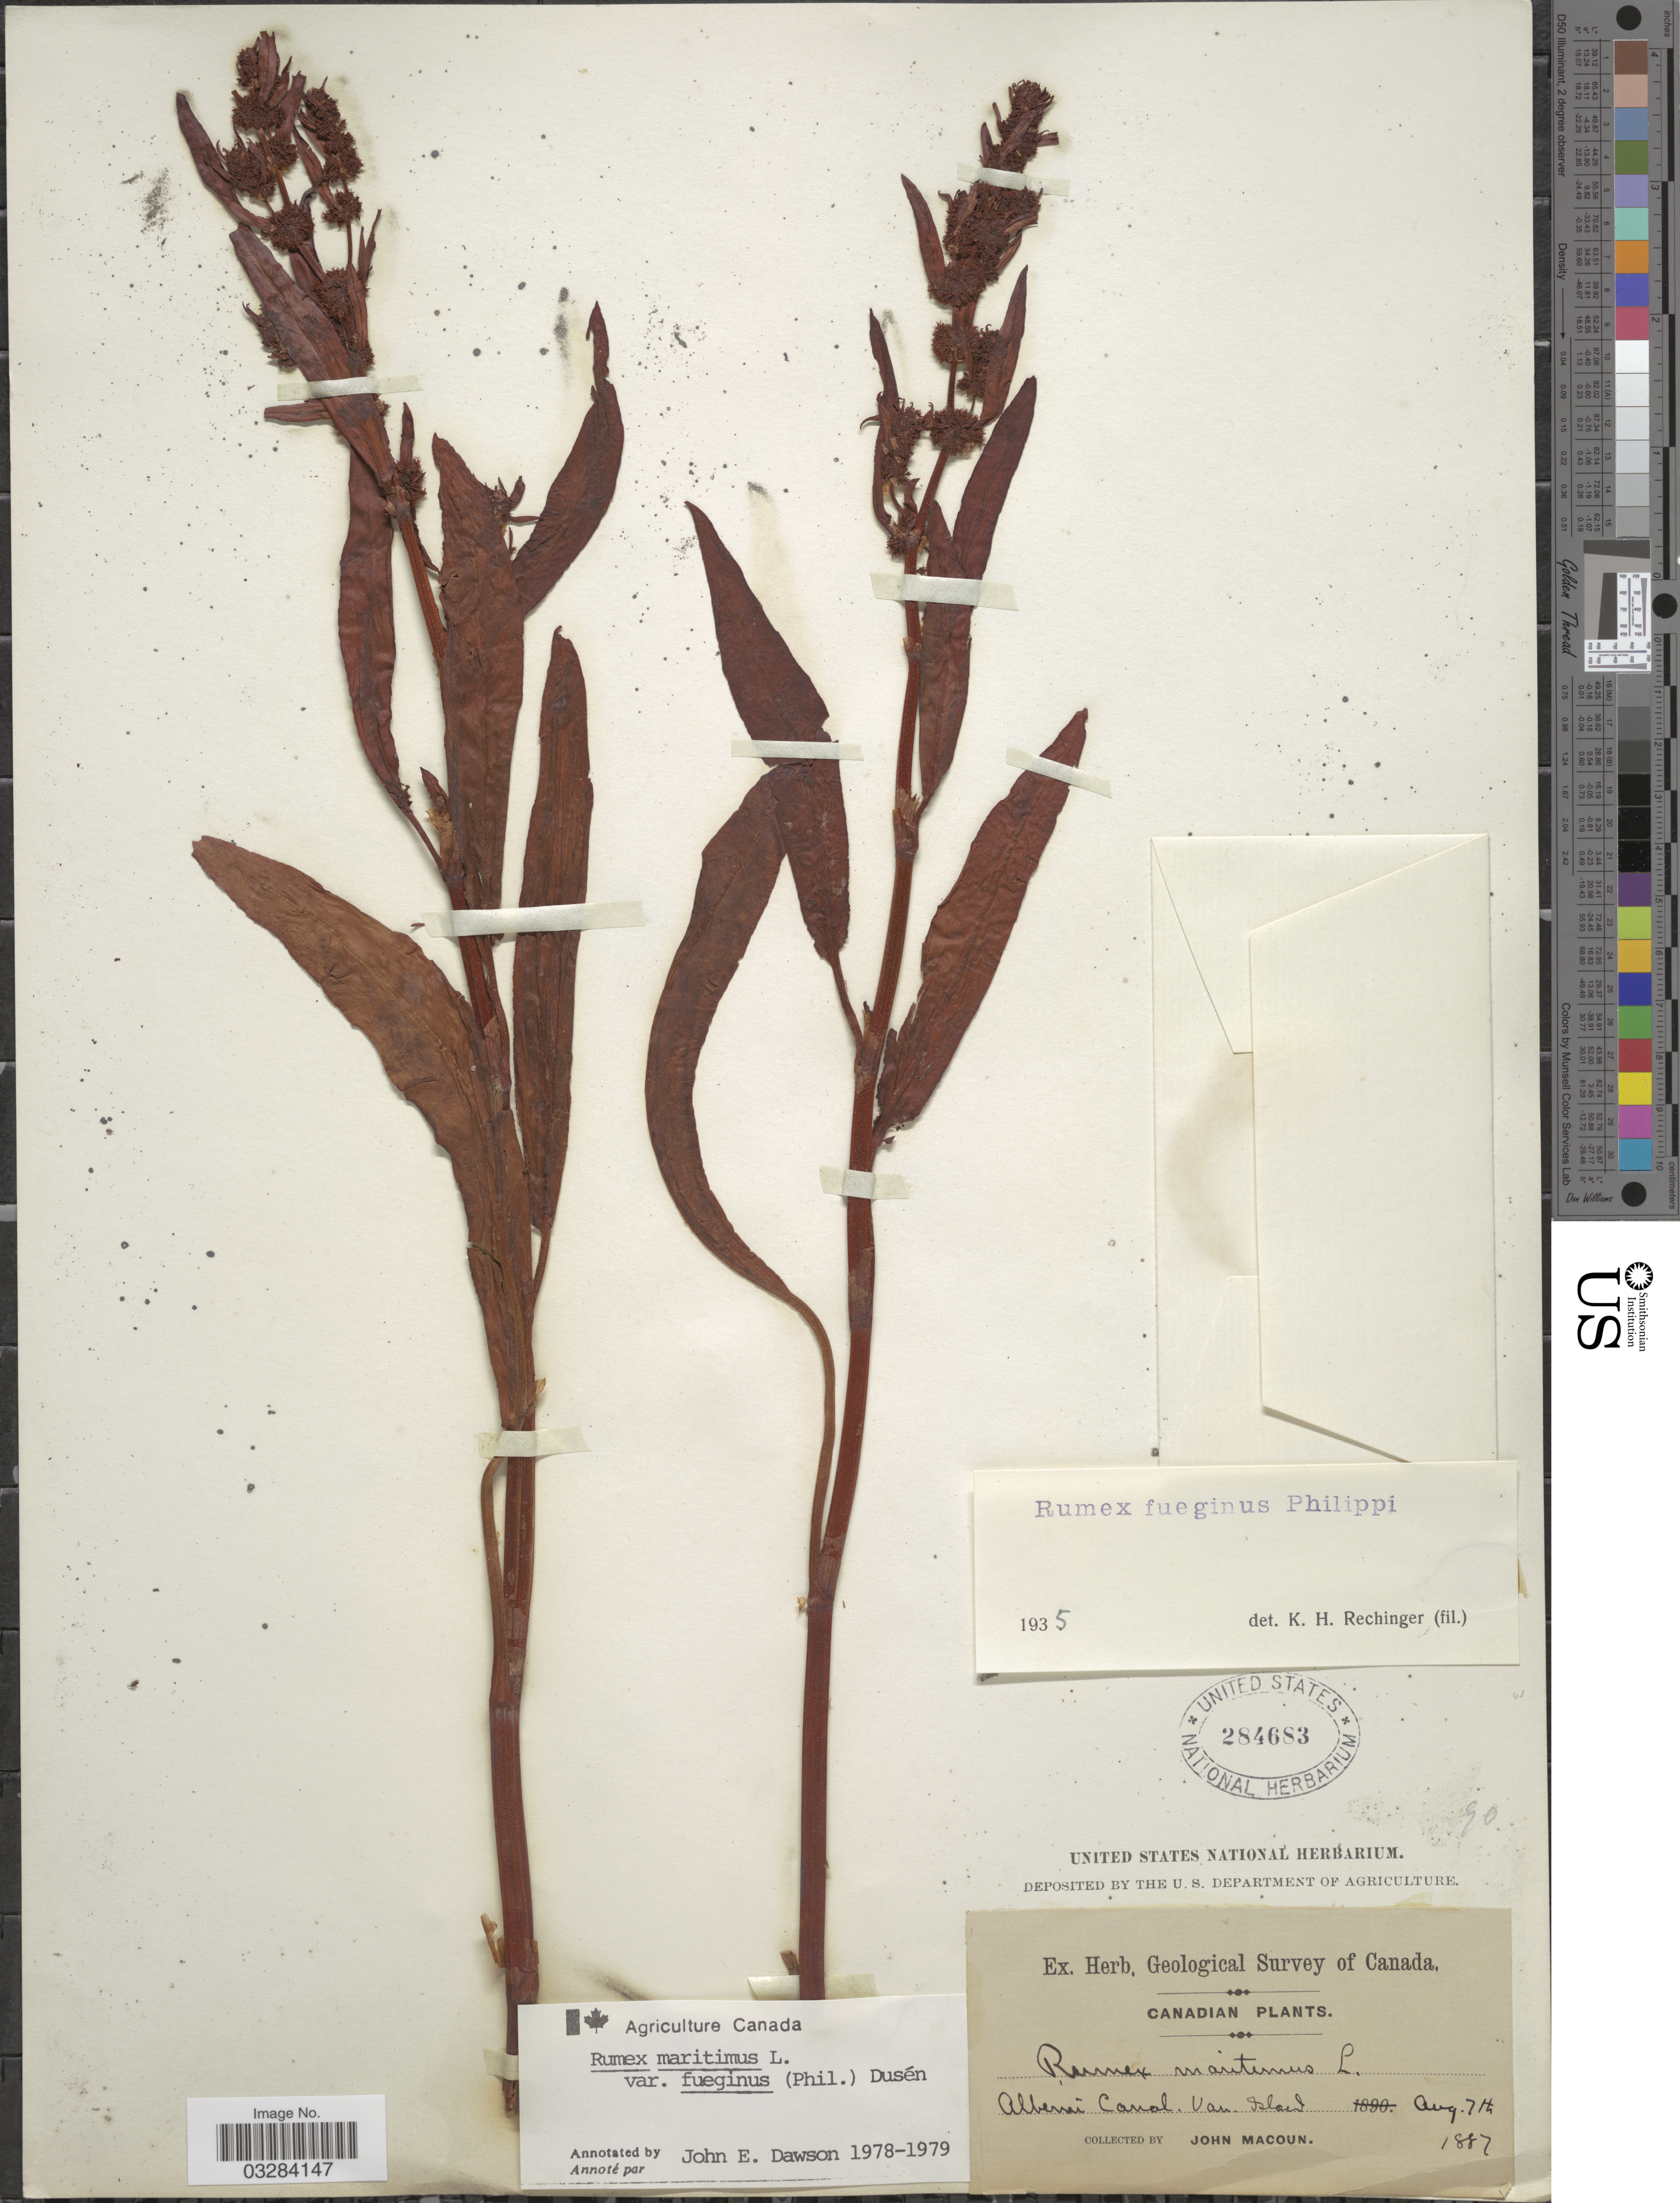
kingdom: Plantae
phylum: Tracheophyta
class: Magnoliopsida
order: Caryophyllales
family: Polygonaceae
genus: Rumex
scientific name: Rumex maritimus var. fueginus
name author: (Phil.) Dusén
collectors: J. Macoun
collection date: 1887-08-07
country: Canada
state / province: British Columbia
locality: Alberni Canal. Van. Island.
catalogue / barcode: US 284683